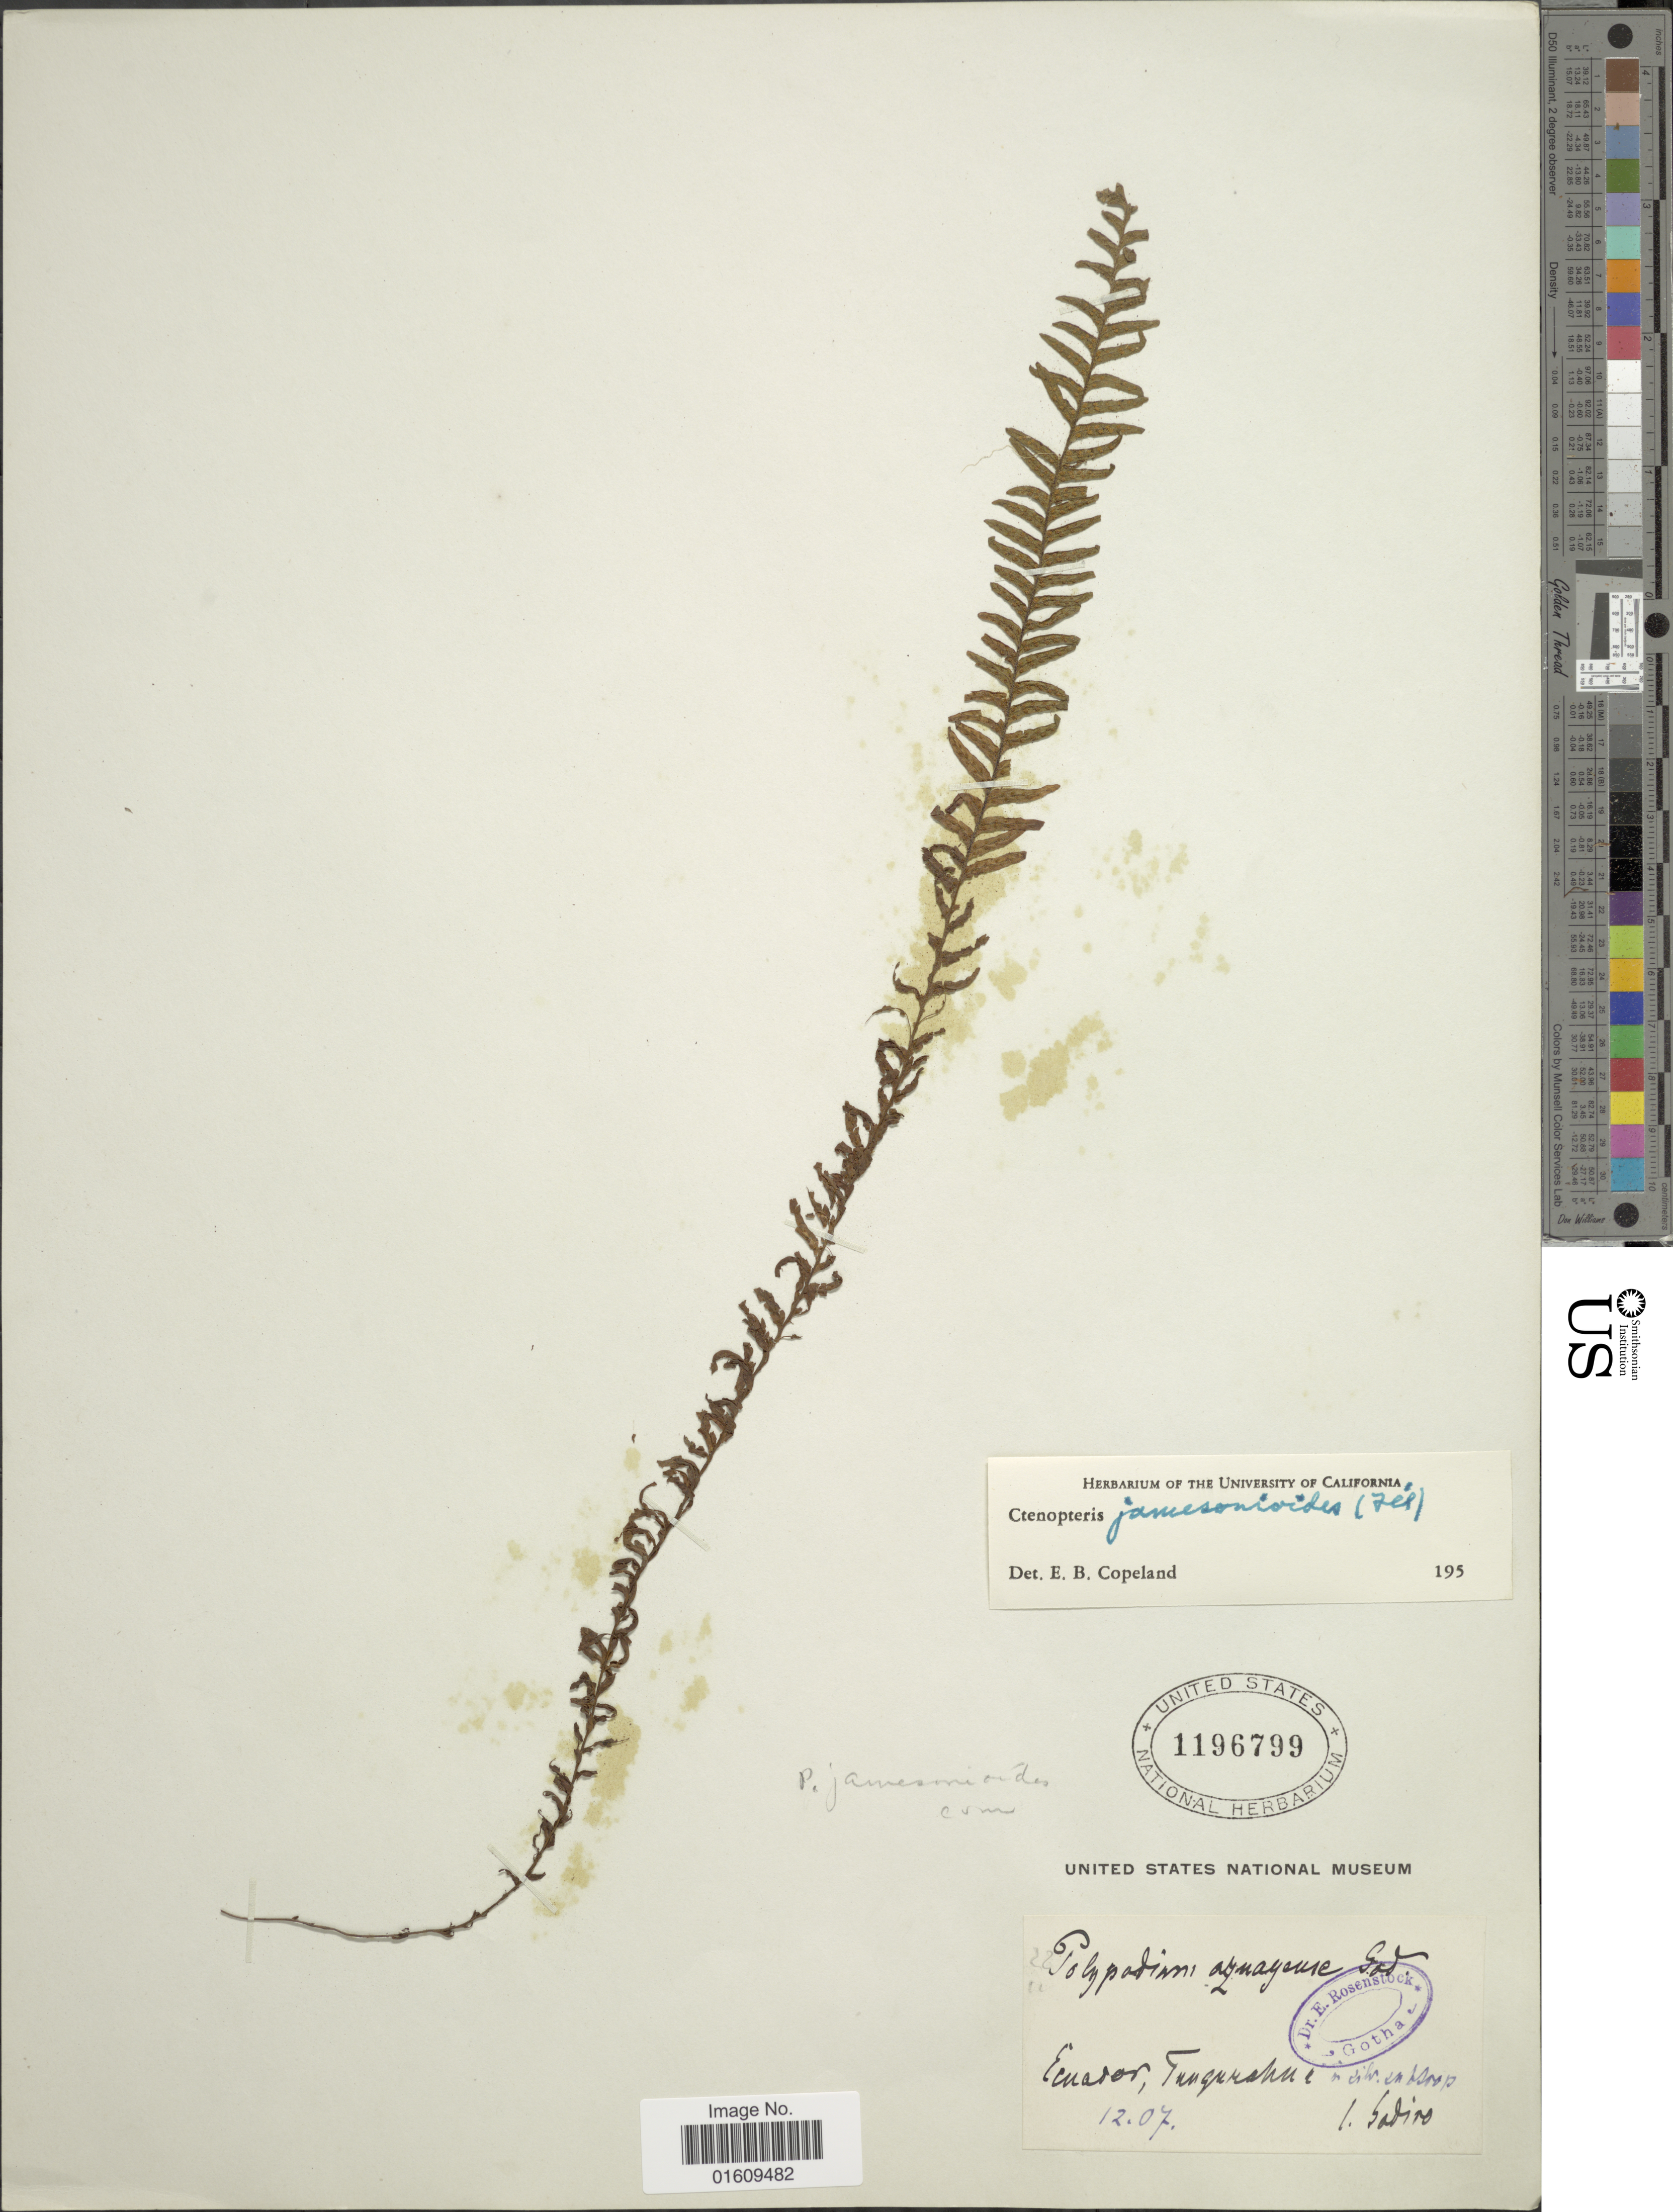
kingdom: Plantae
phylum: Tracheophyta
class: Polypodiopsida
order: Polypodiales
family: Polypodiaceae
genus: Galactodenia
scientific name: Galactodenia subscabra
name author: (Klotzsch) Sundue & Labiak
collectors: Sodiro, --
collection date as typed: Transcribed d/m/y: /12/7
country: Ecuador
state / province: Tungurahua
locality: Ecuador, Tungurahua.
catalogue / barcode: US 1196799